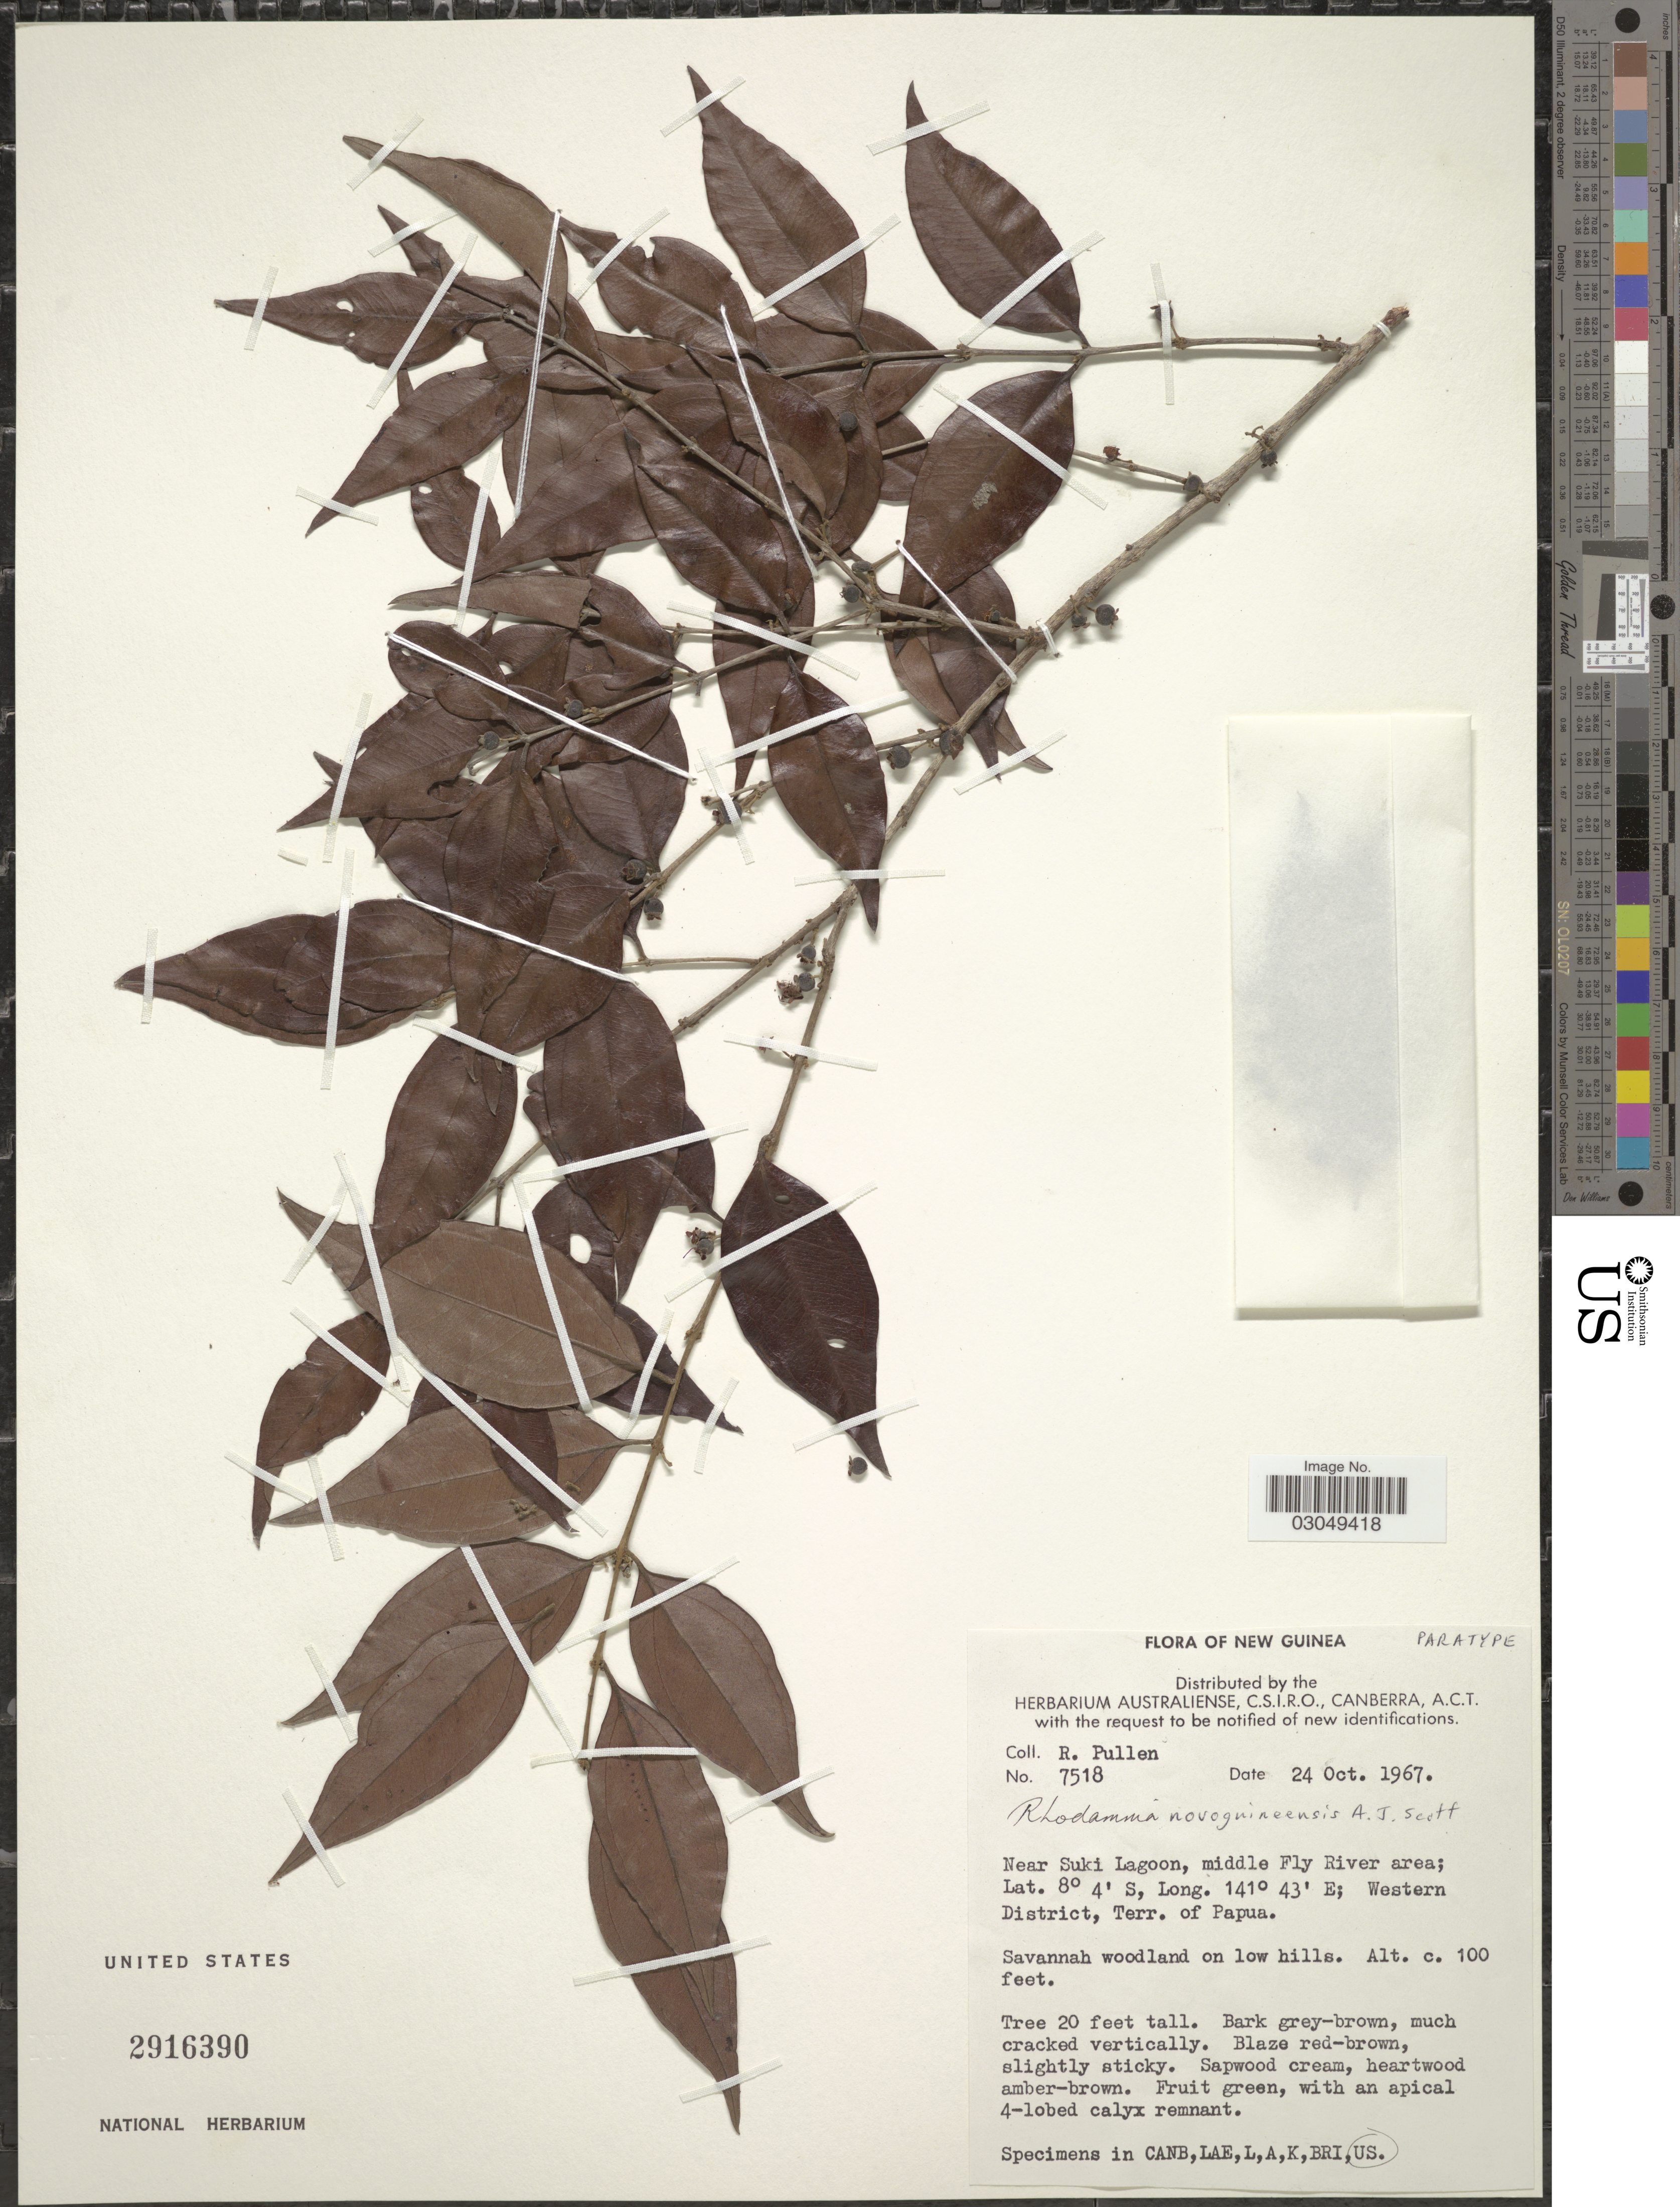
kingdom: Plantae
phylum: Tracheophyta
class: Magnoliopsida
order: Myrtales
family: Myrtaceae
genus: Rhodamnia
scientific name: Rhodamnia novoguineensis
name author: A.J. Scott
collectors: R. Pullen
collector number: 7518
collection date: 1967-10-24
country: Papua New Guinea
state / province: Manus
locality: New Guinea. Near Suki Lagoon, middle Fly River area; Western District, Terr. of Papua.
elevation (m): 30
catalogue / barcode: US 2916390